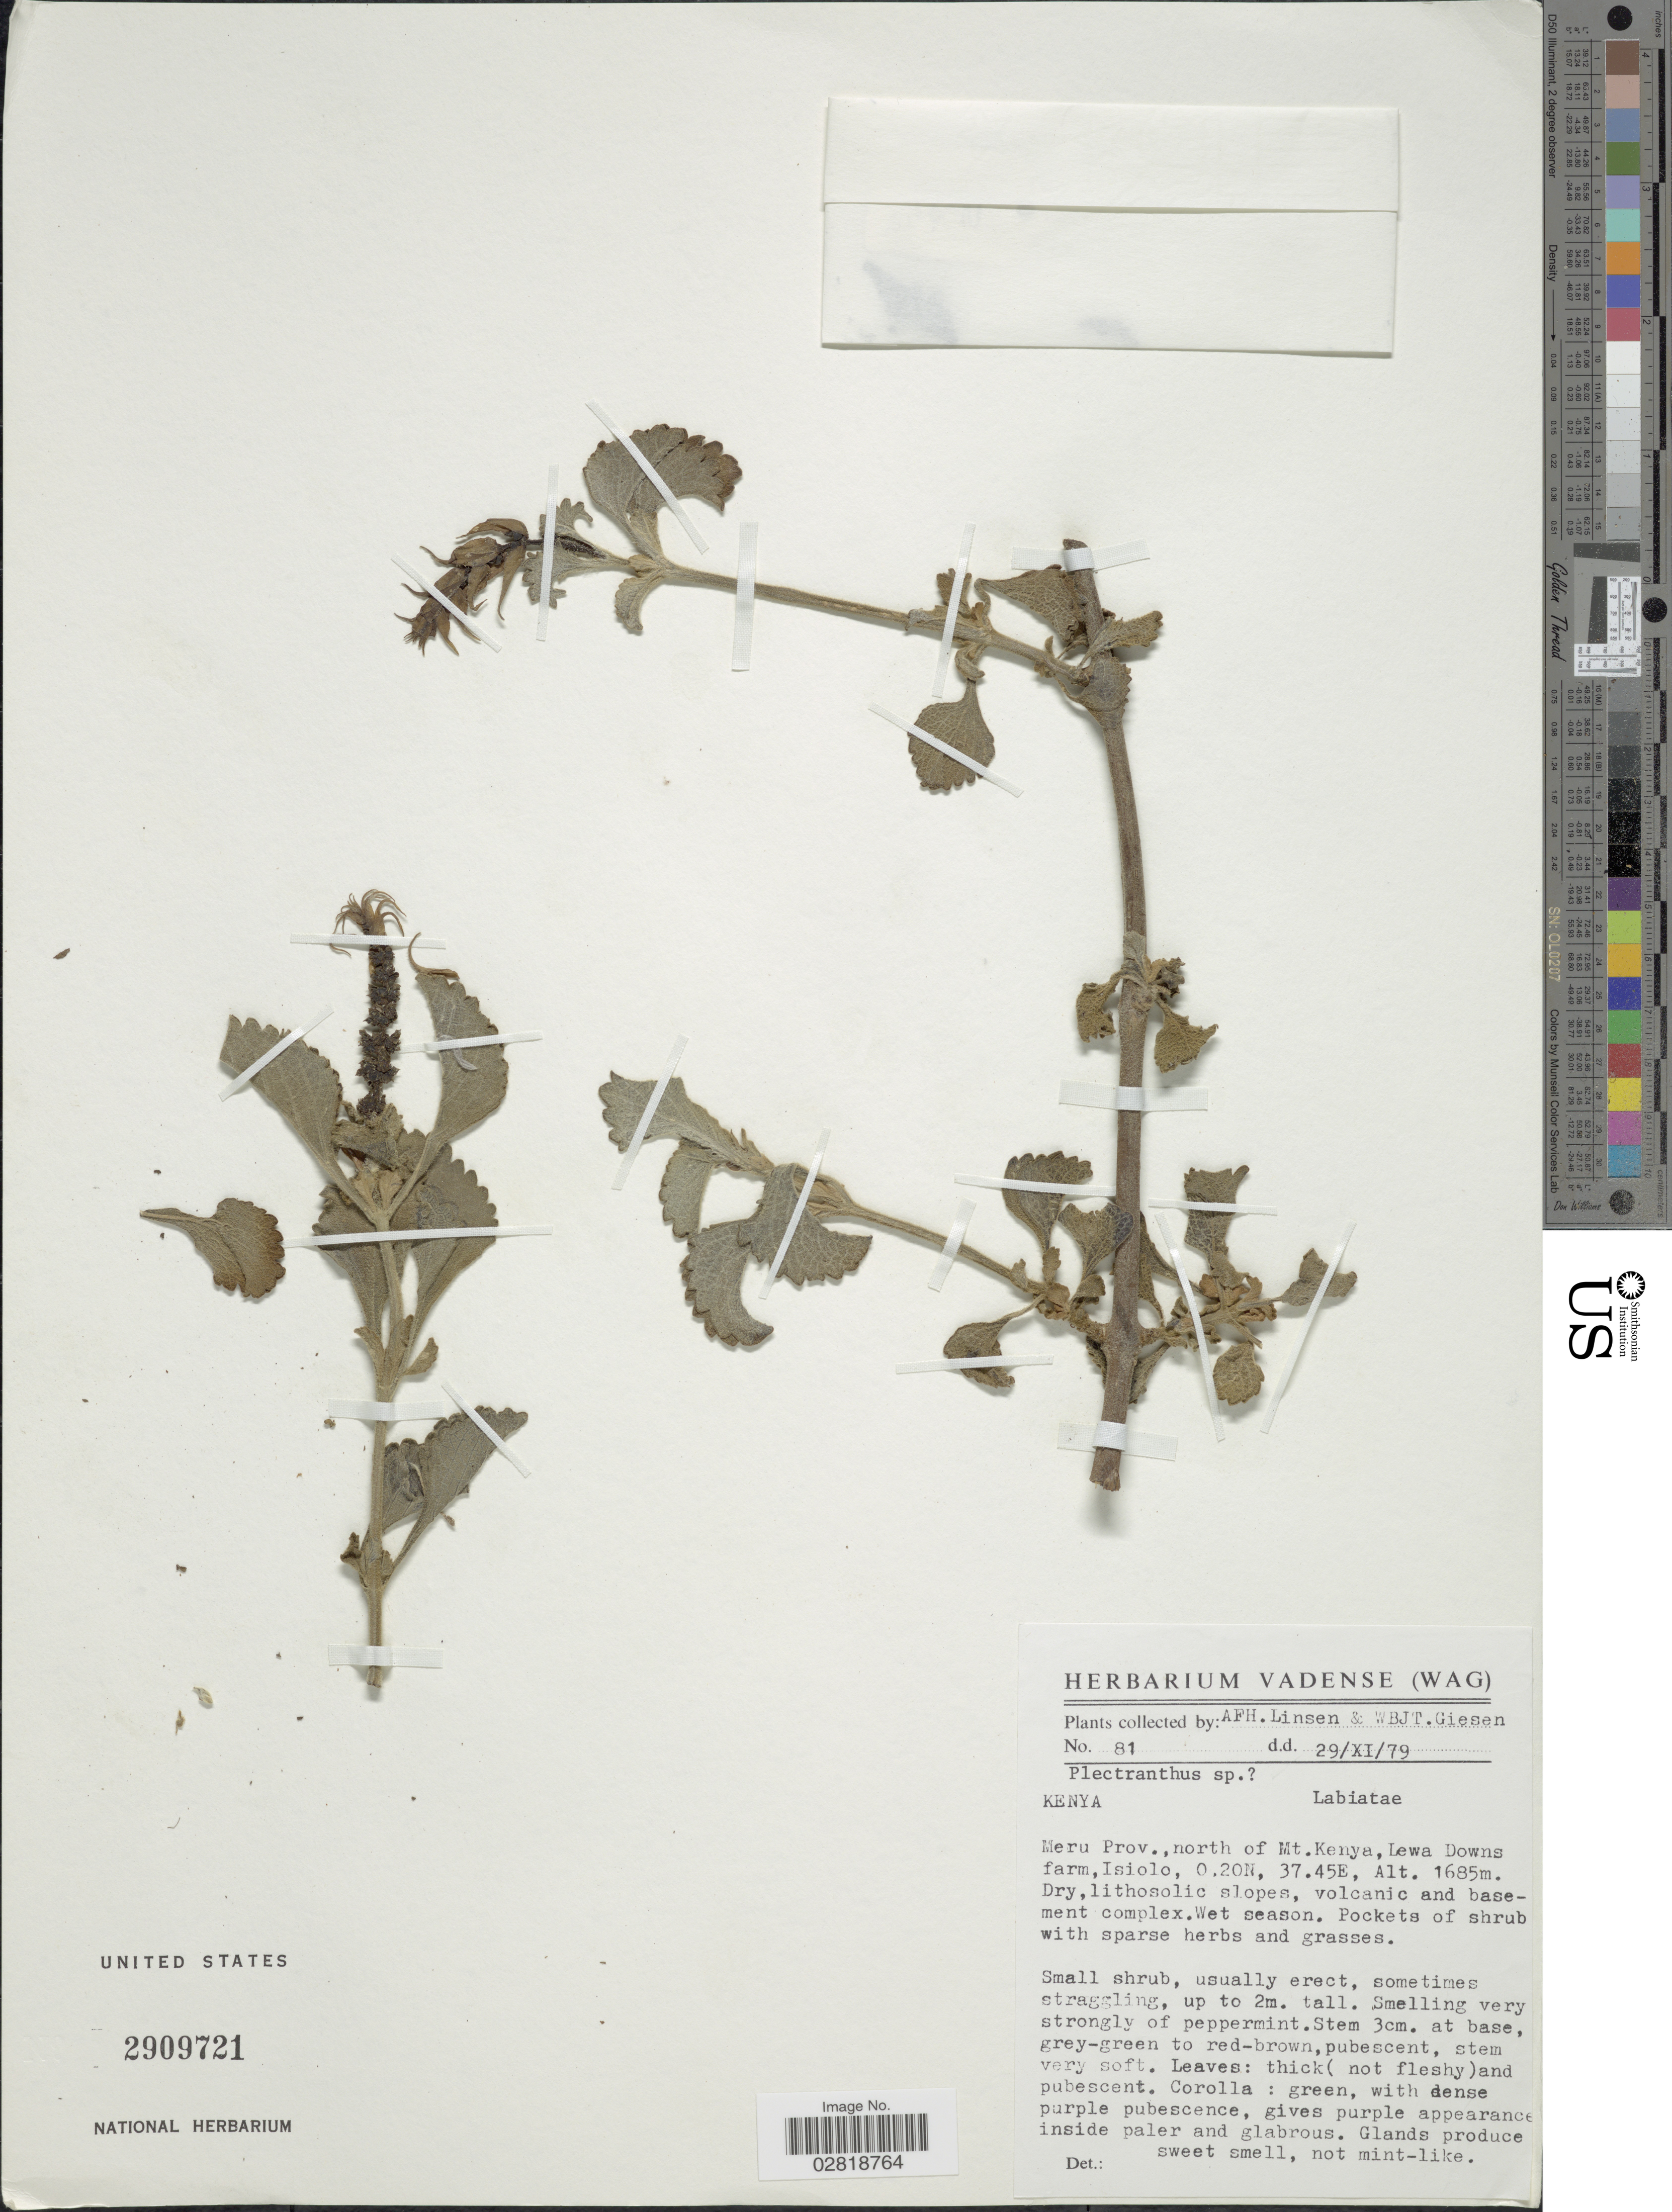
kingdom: Plantae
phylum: Tracheophyta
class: Magnoliopsida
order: Lamiales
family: Lamiaceae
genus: Plectranthus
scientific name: Plectranthus sp.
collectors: A. Linsen & W. Giesen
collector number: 81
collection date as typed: Transcribed d/m/y: 29/11/79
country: Kenya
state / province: Meru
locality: North of Mt. Kenya, Lewa Downs farm, Isiolo.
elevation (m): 1685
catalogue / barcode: US 2909721